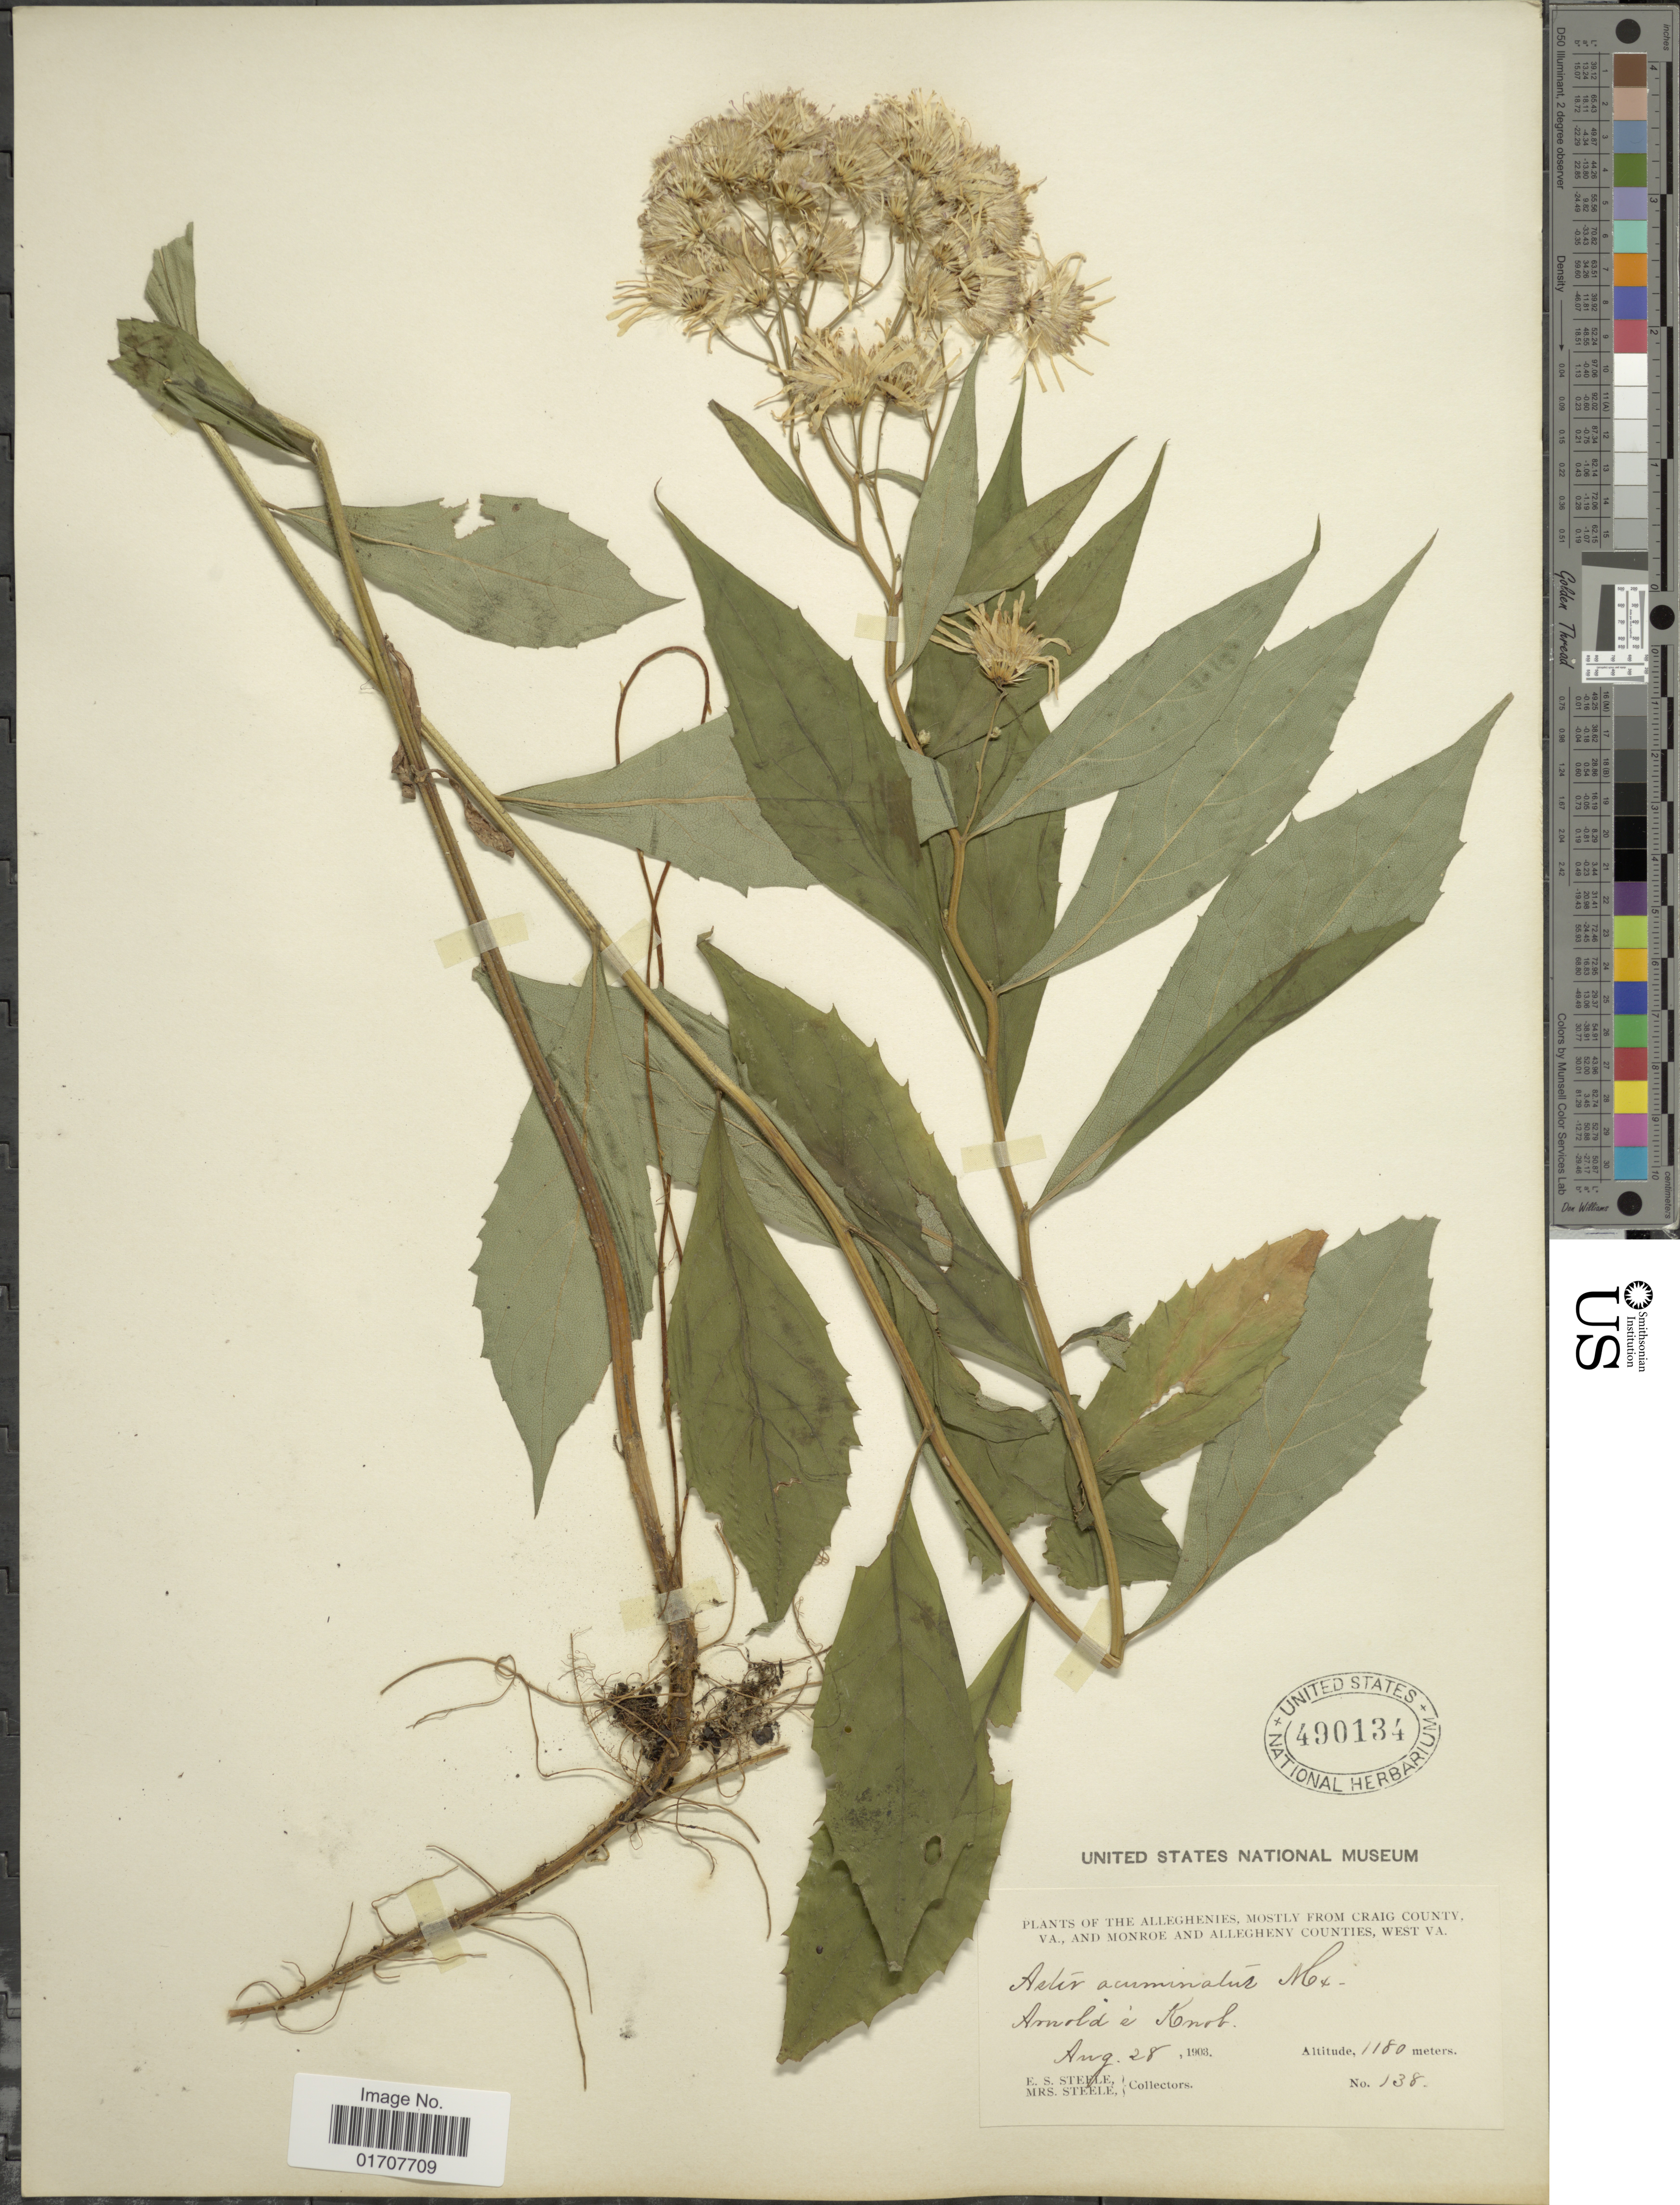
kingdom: Plantae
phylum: Tracheophyta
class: Magnoliopsida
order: Asterales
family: Asteraceae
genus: Oclemena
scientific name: Oclemena acuminata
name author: (Michx.) Greene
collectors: E. Steele & Mrs. E. S. Steele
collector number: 138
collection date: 1903-08-28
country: United States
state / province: Virginia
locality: The Alleghenies, Mostly from Craig County, Va., and Monroe and Allegheny County, West Va., Arnold's Knob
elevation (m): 1180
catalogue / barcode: US 490134